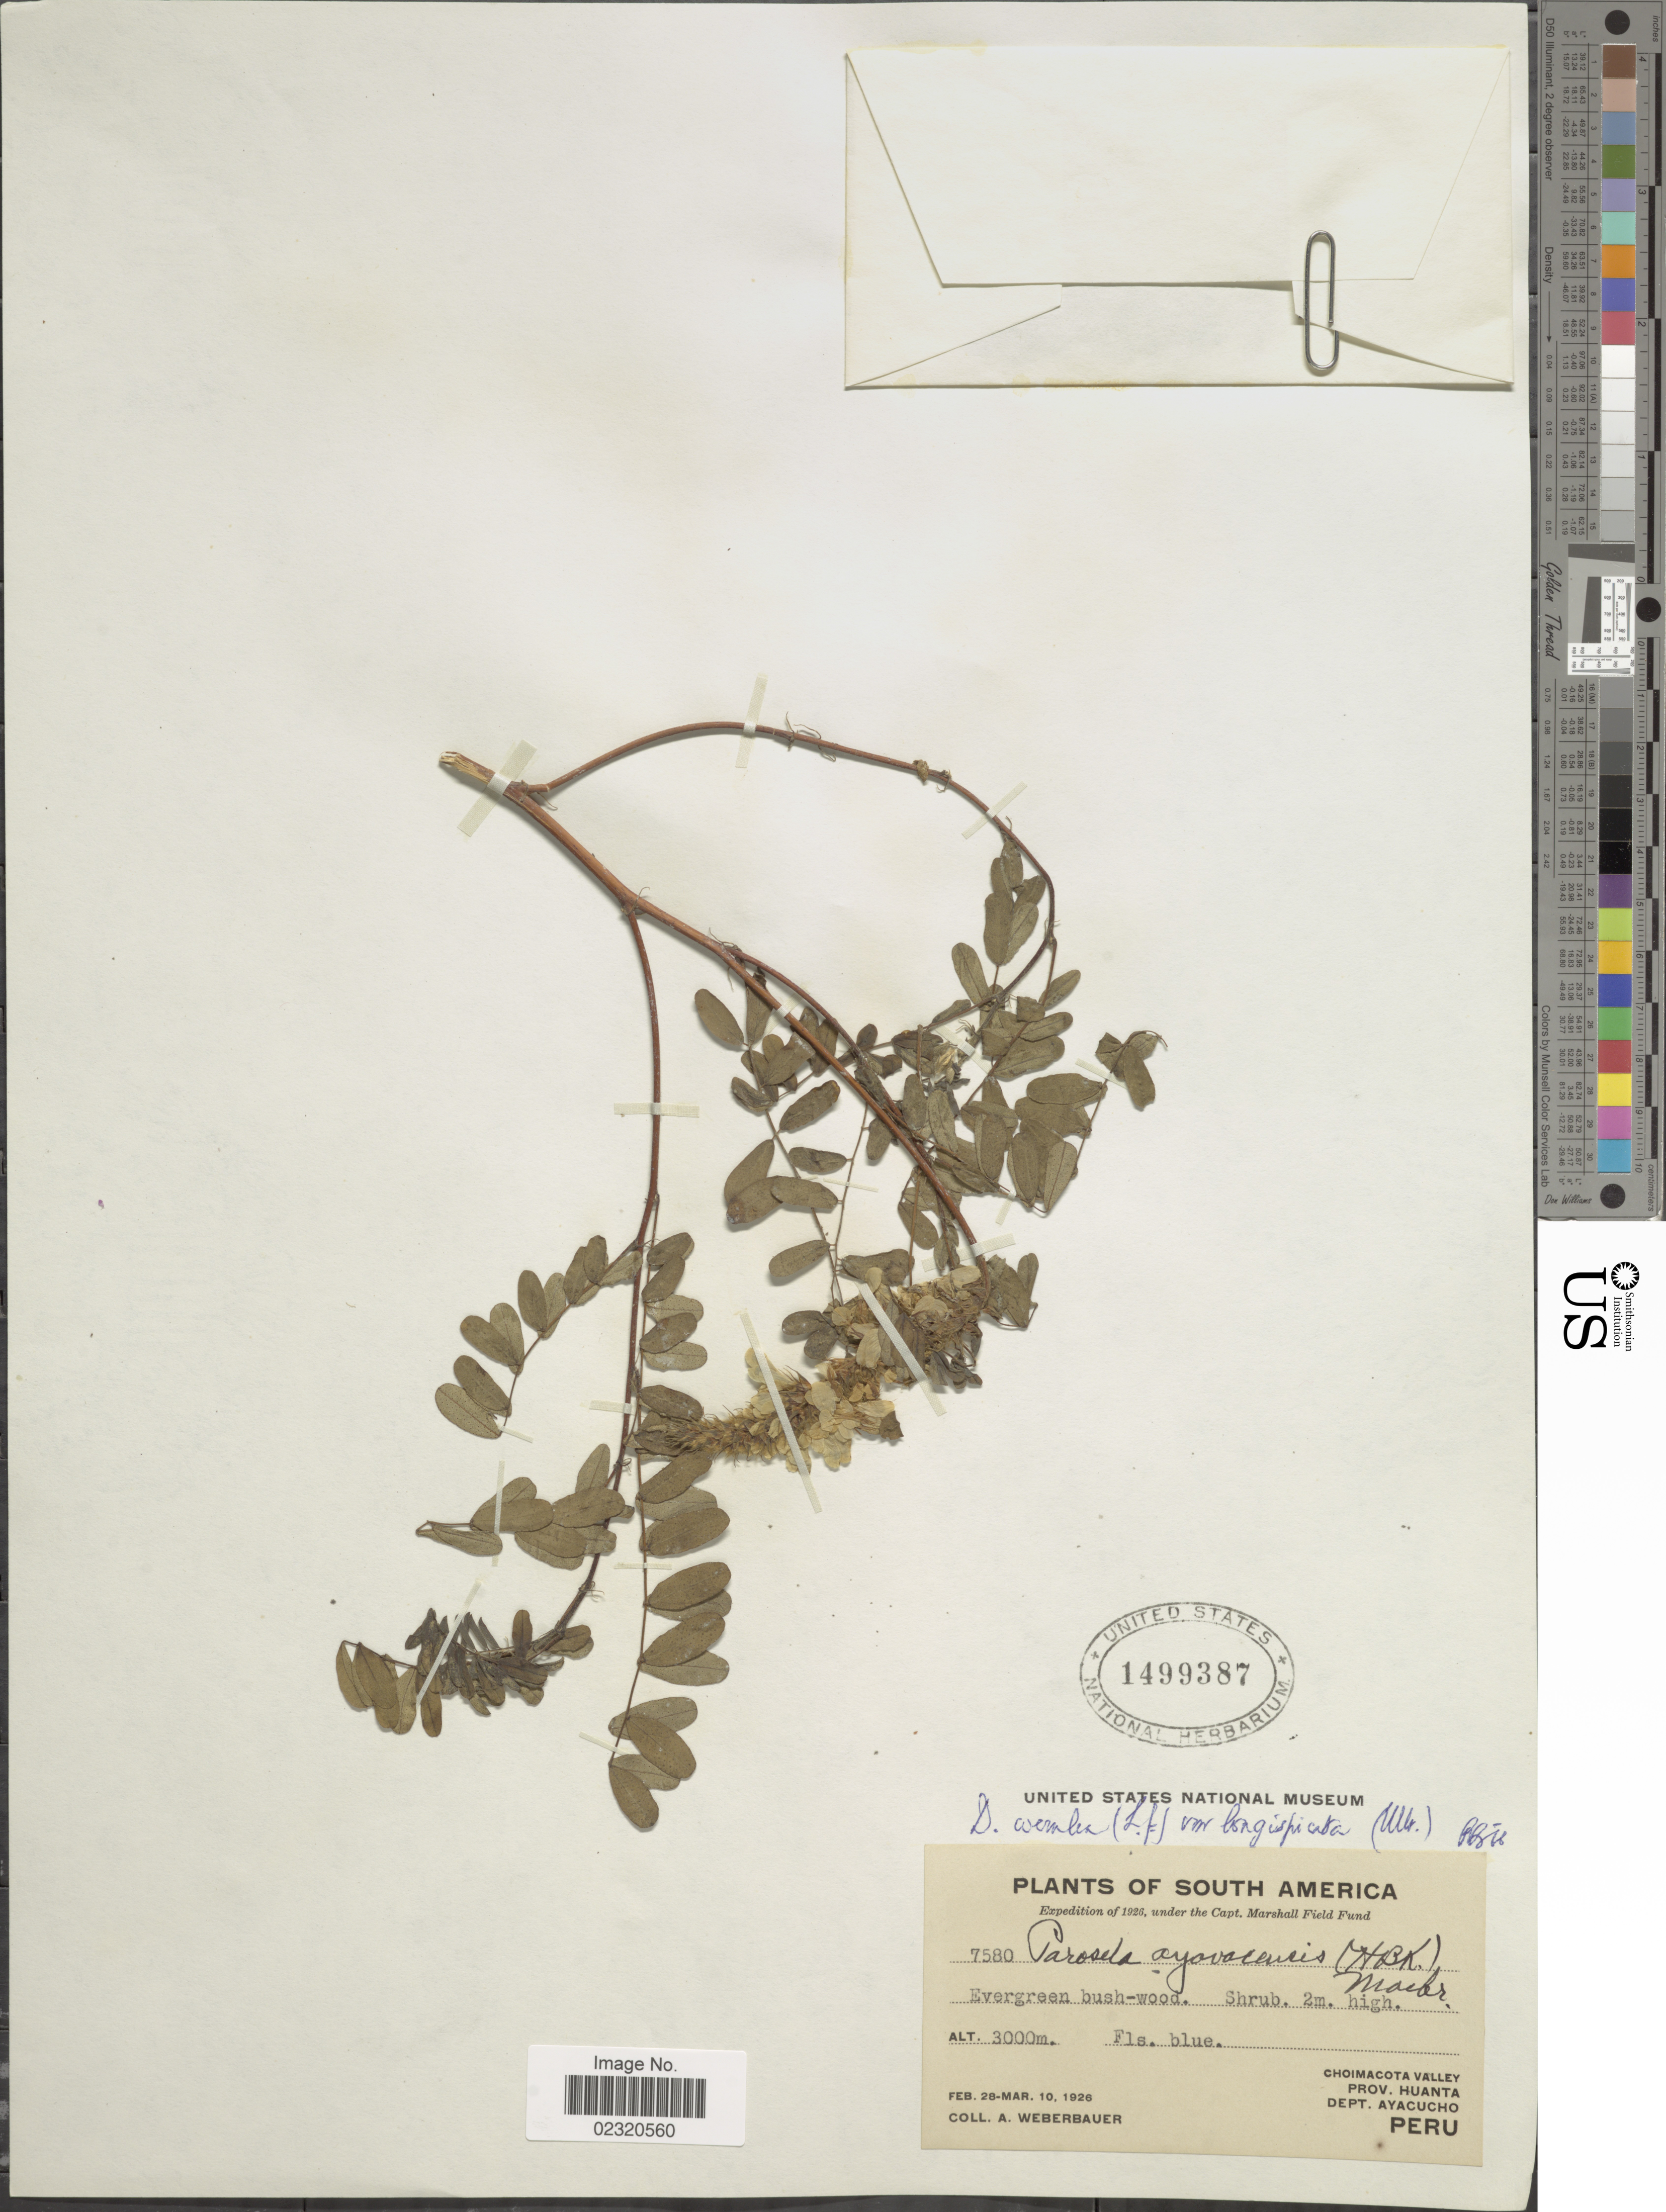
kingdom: Plantae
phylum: Tracheophyta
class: Magnoliopsida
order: Fabales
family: Fabaceae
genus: Dalea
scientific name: Dalea coerulea var. longispicata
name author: (Ulbr.) Barneby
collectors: A. Weberbauer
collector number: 7580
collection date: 1926-02-28/1926-03-10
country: Peru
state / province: Ayacucho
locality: Choimaco Valley, Prov. Huanta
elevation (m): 3000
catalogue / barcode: US 1499387